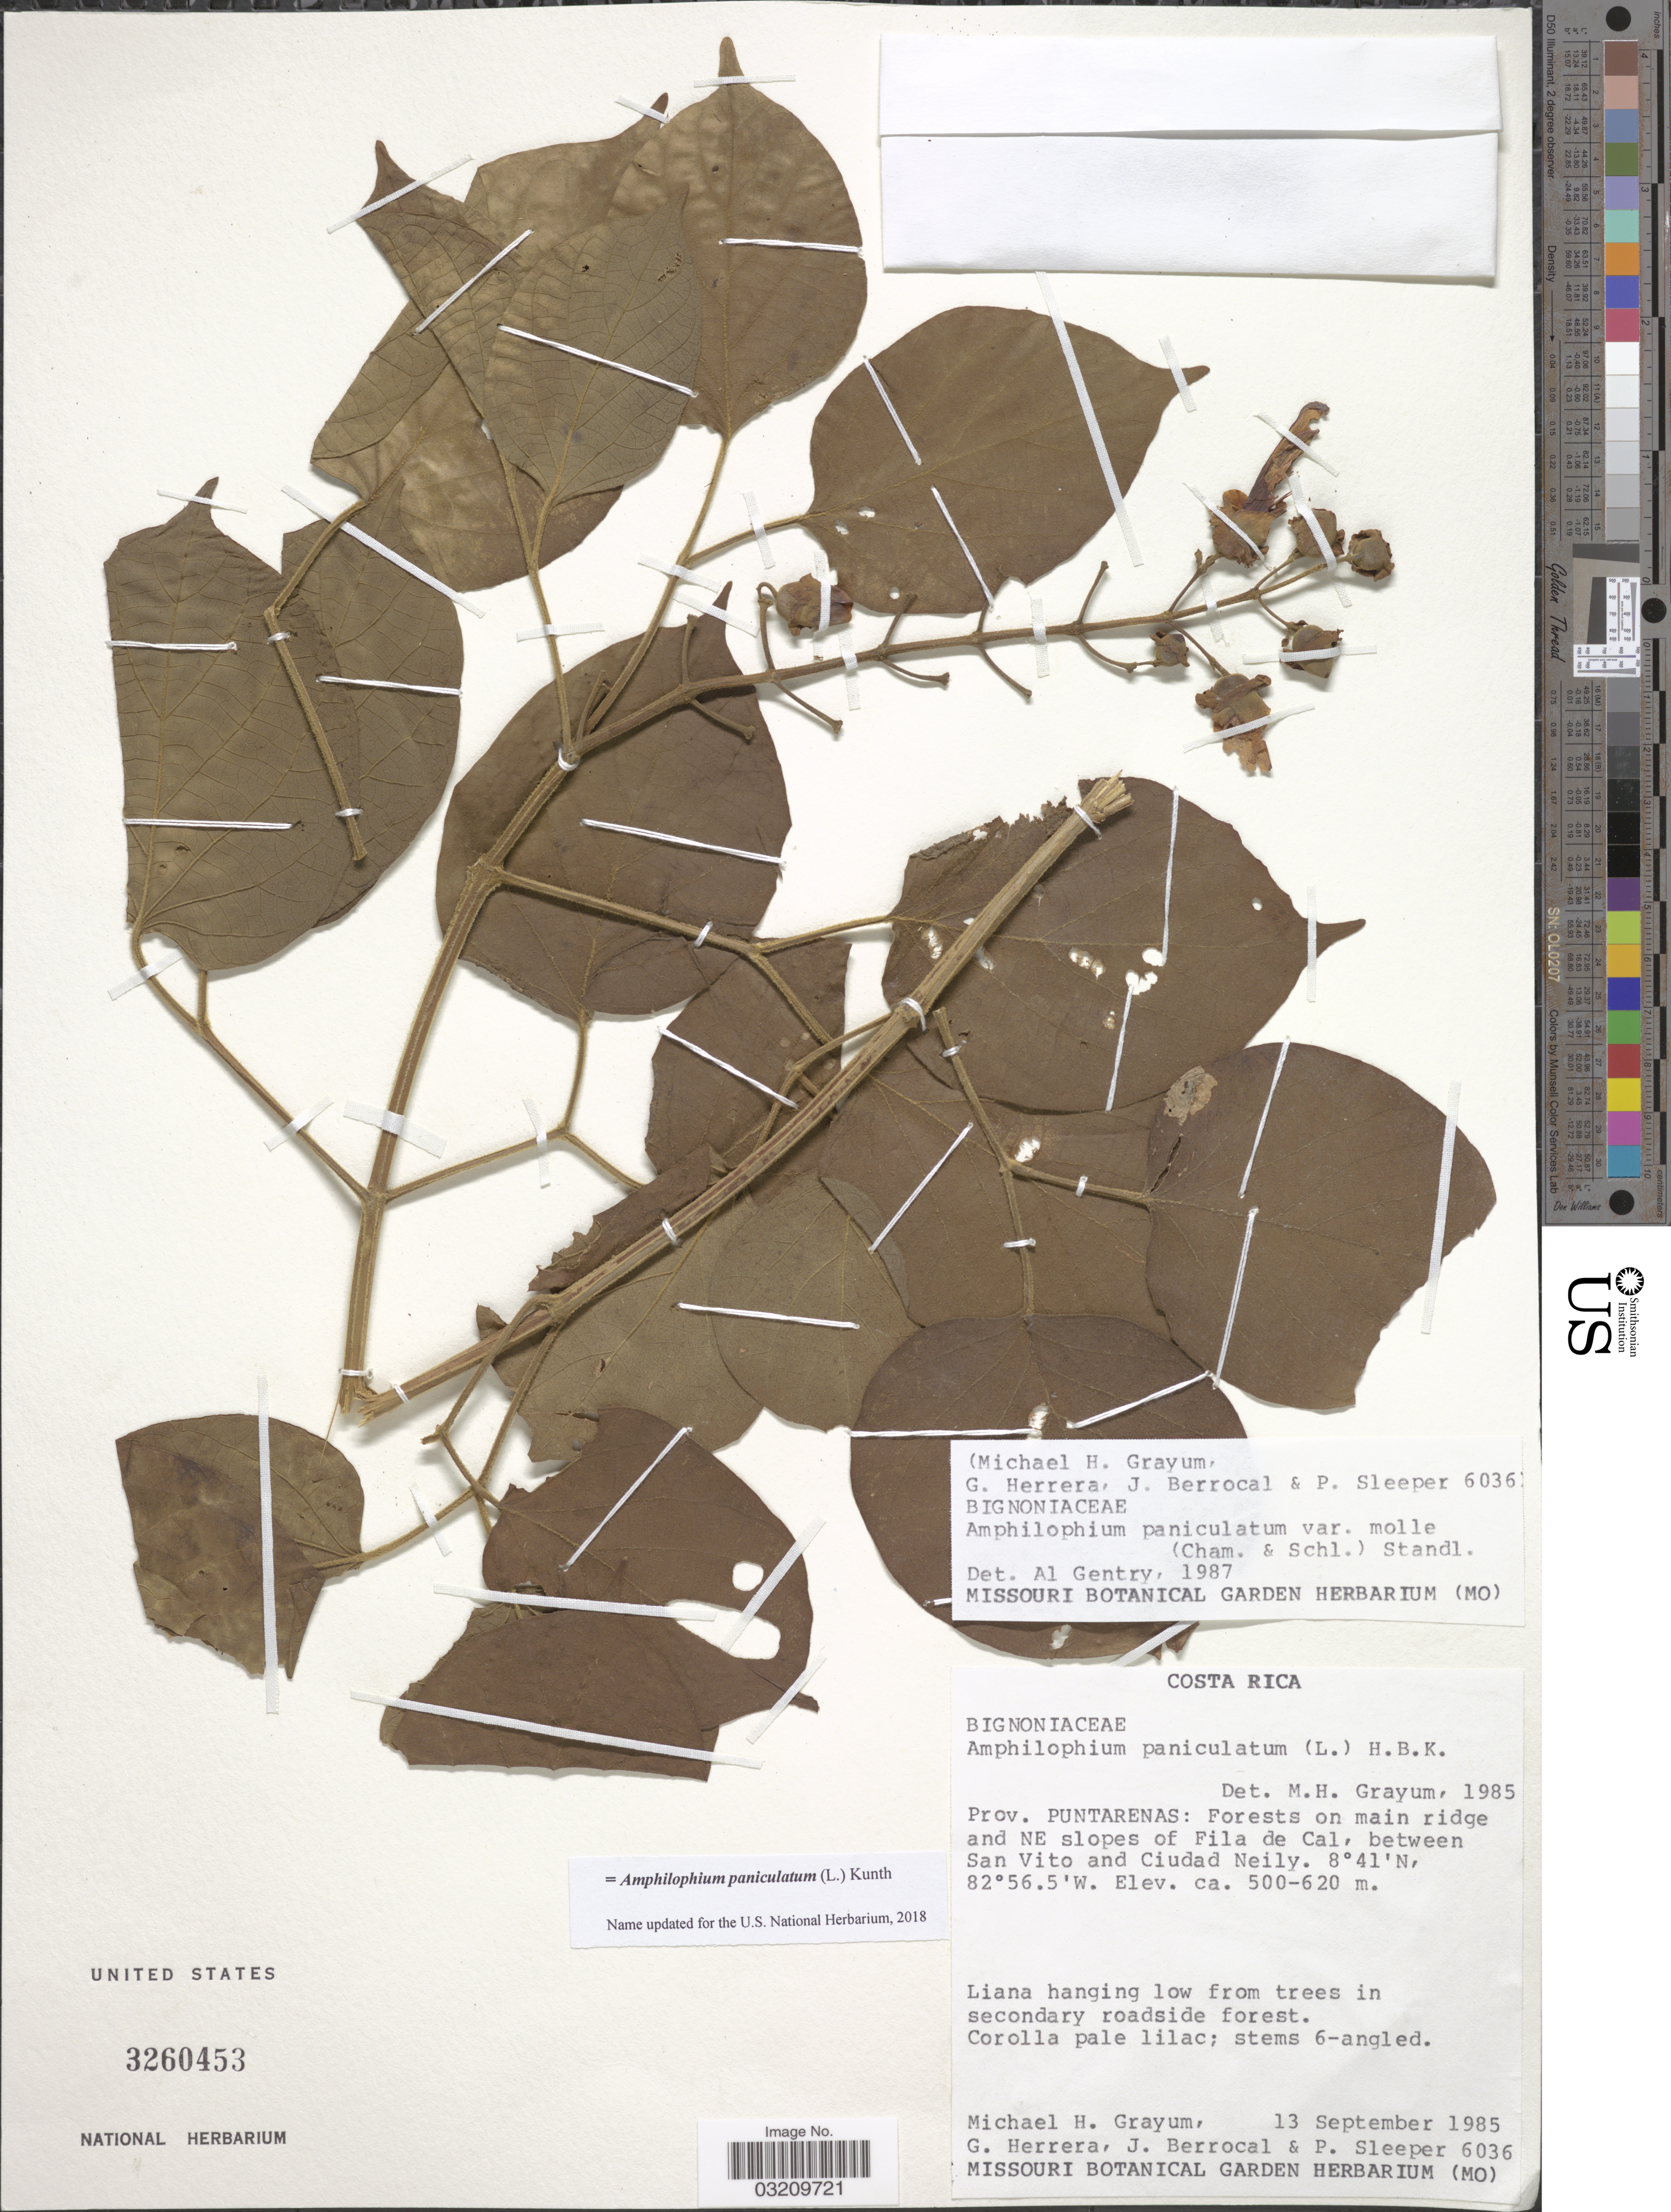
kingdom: Plantae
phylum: Tracheophyta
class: Magnoliopsida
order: Lamiales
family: Bignoniaceae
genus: Amphilophium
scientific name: Amphilophium paniculatum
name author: (L.) Kunth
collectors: M. H. Grayum, G. Herrera, J. Berrocal & P. Sleeper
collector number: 6036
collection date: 1985-09-13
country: Costa Rica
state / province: Puntarenas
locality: Forests on main ridge and NE slopes of Fila de Cal, between San Vito and Ciudad Neily.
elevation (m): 500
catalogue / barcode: US 3260453